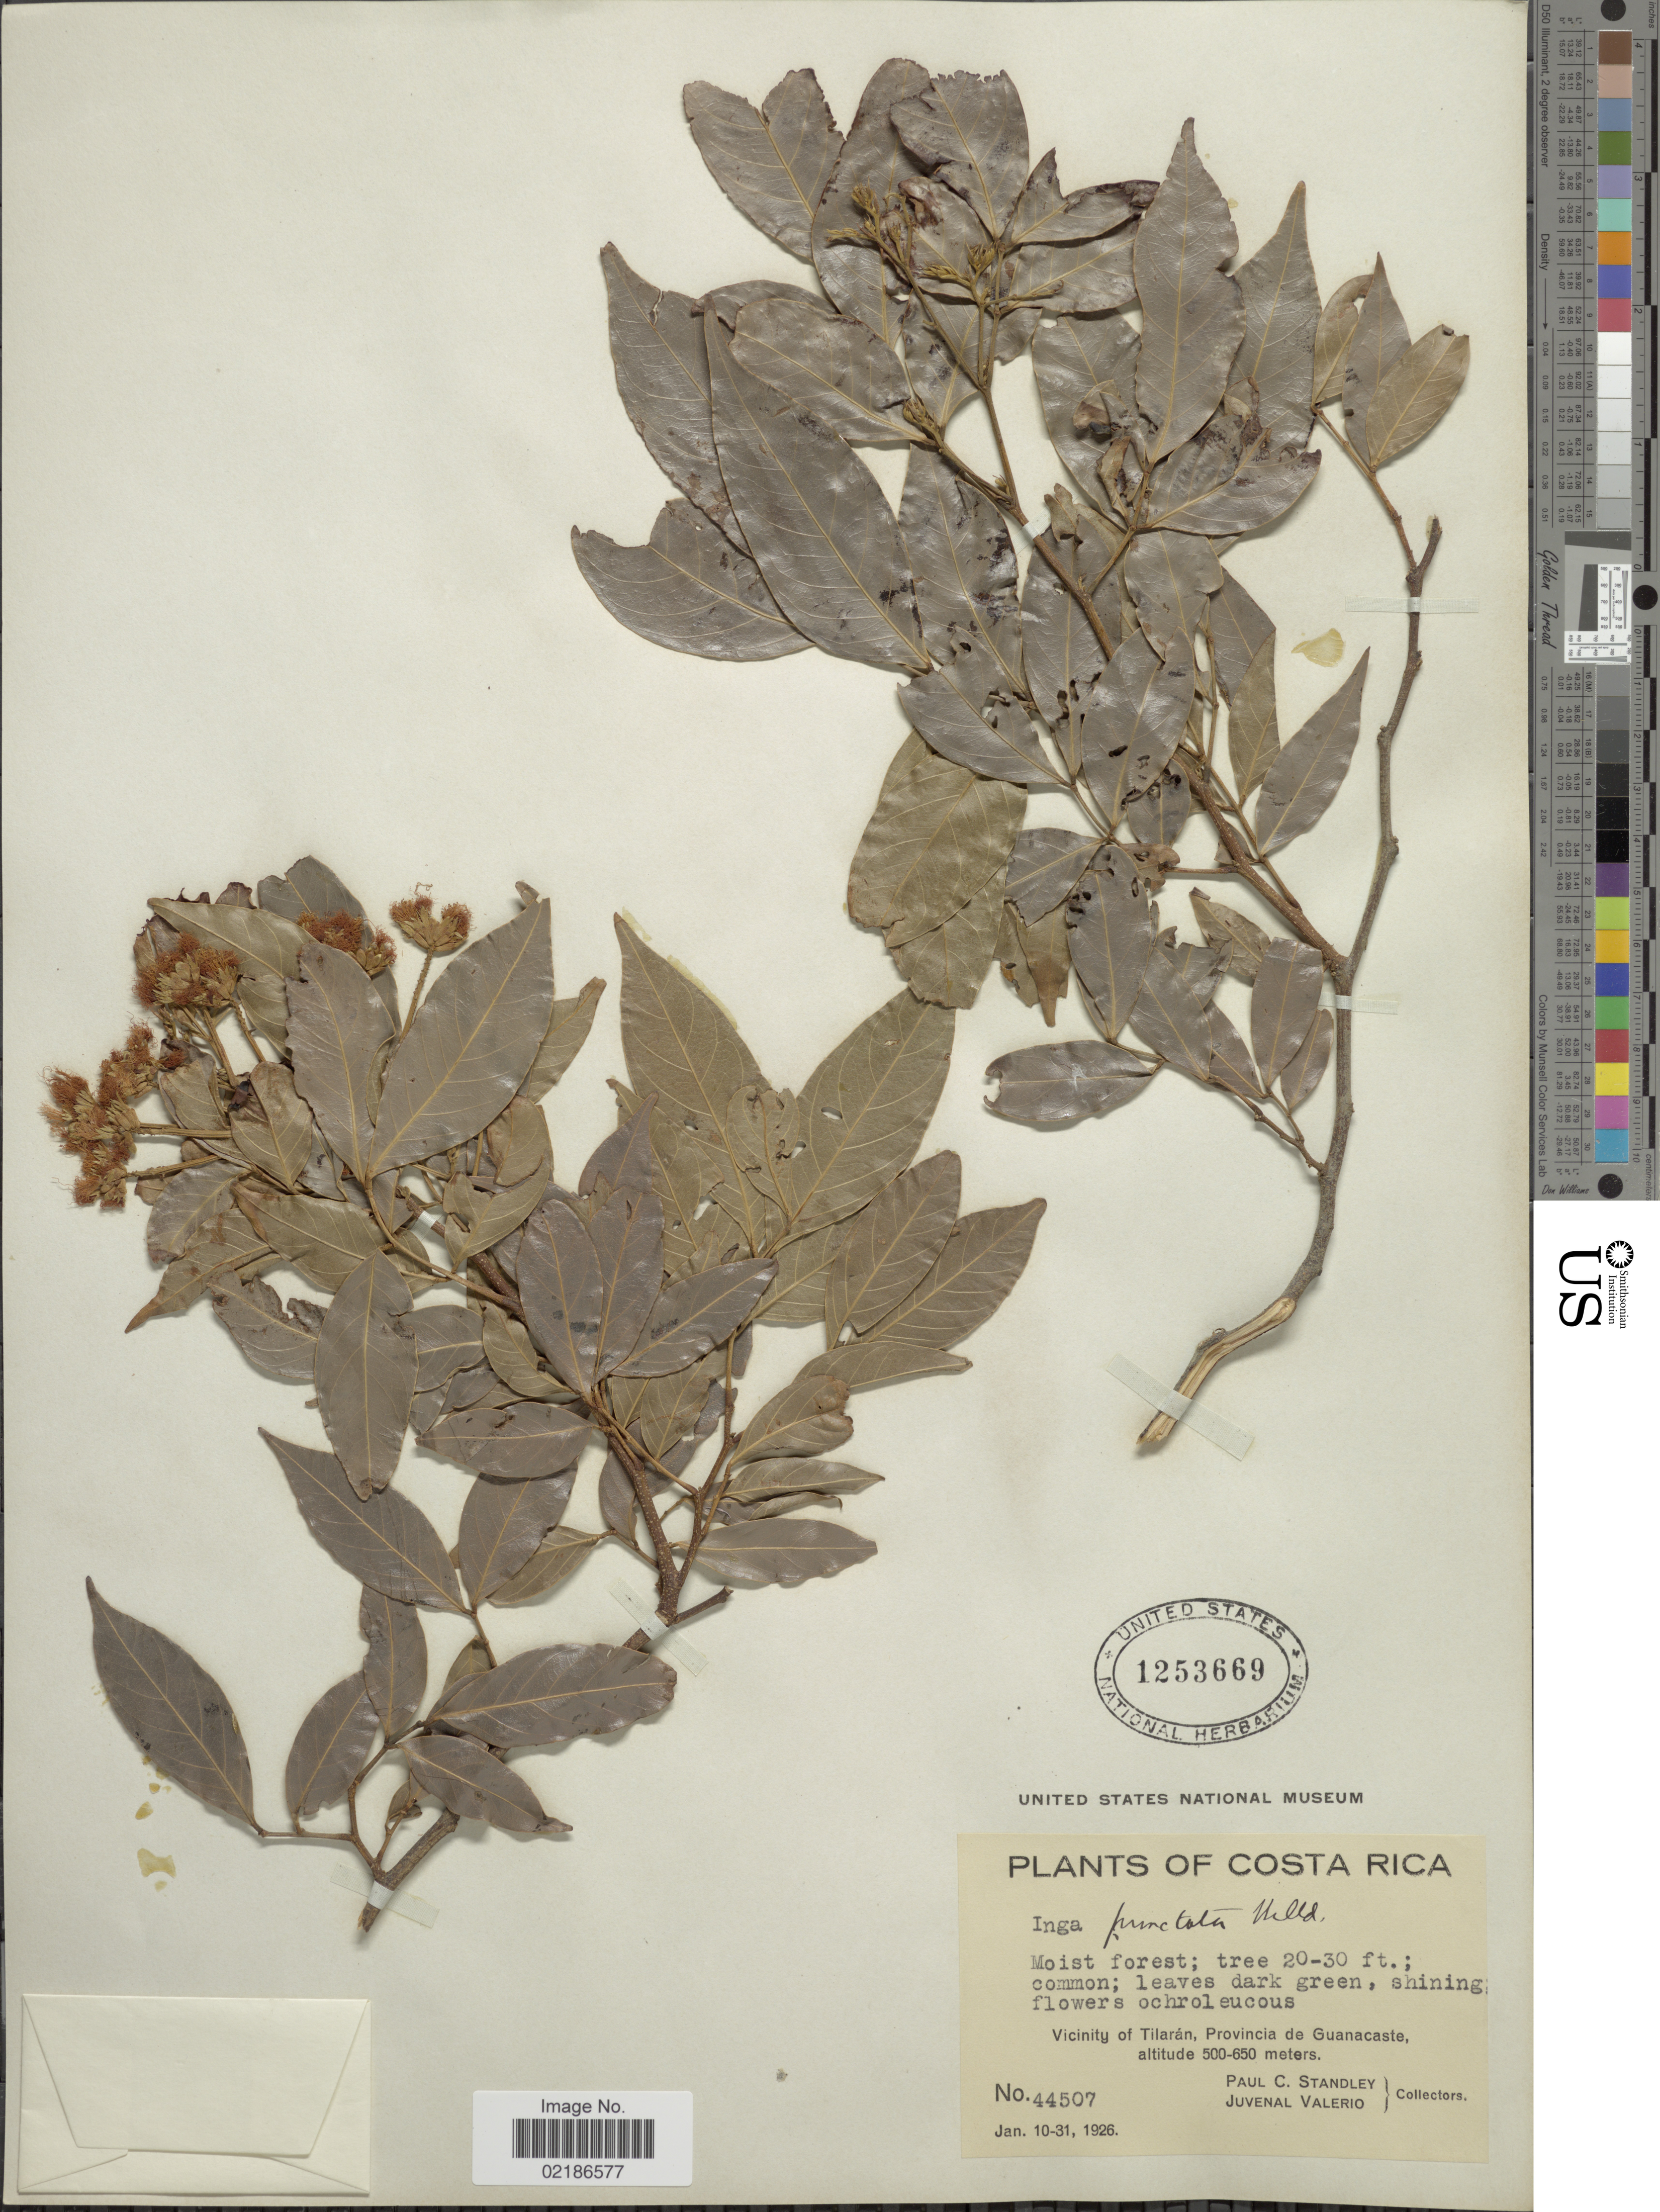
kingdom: Plantae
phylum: Tracheophyta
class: Magnoliopsida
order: Fabales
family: Fabaceae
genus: Inga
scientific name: Inga punctata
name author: Willd.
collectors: P. C. Standley & J. Valerio R.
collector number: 44507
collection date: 1926-01-10/1926-01-31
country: Costa Rica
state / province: Guanacaste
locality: Vicinity of Tilaran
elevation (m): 500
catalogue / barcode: US 1253669